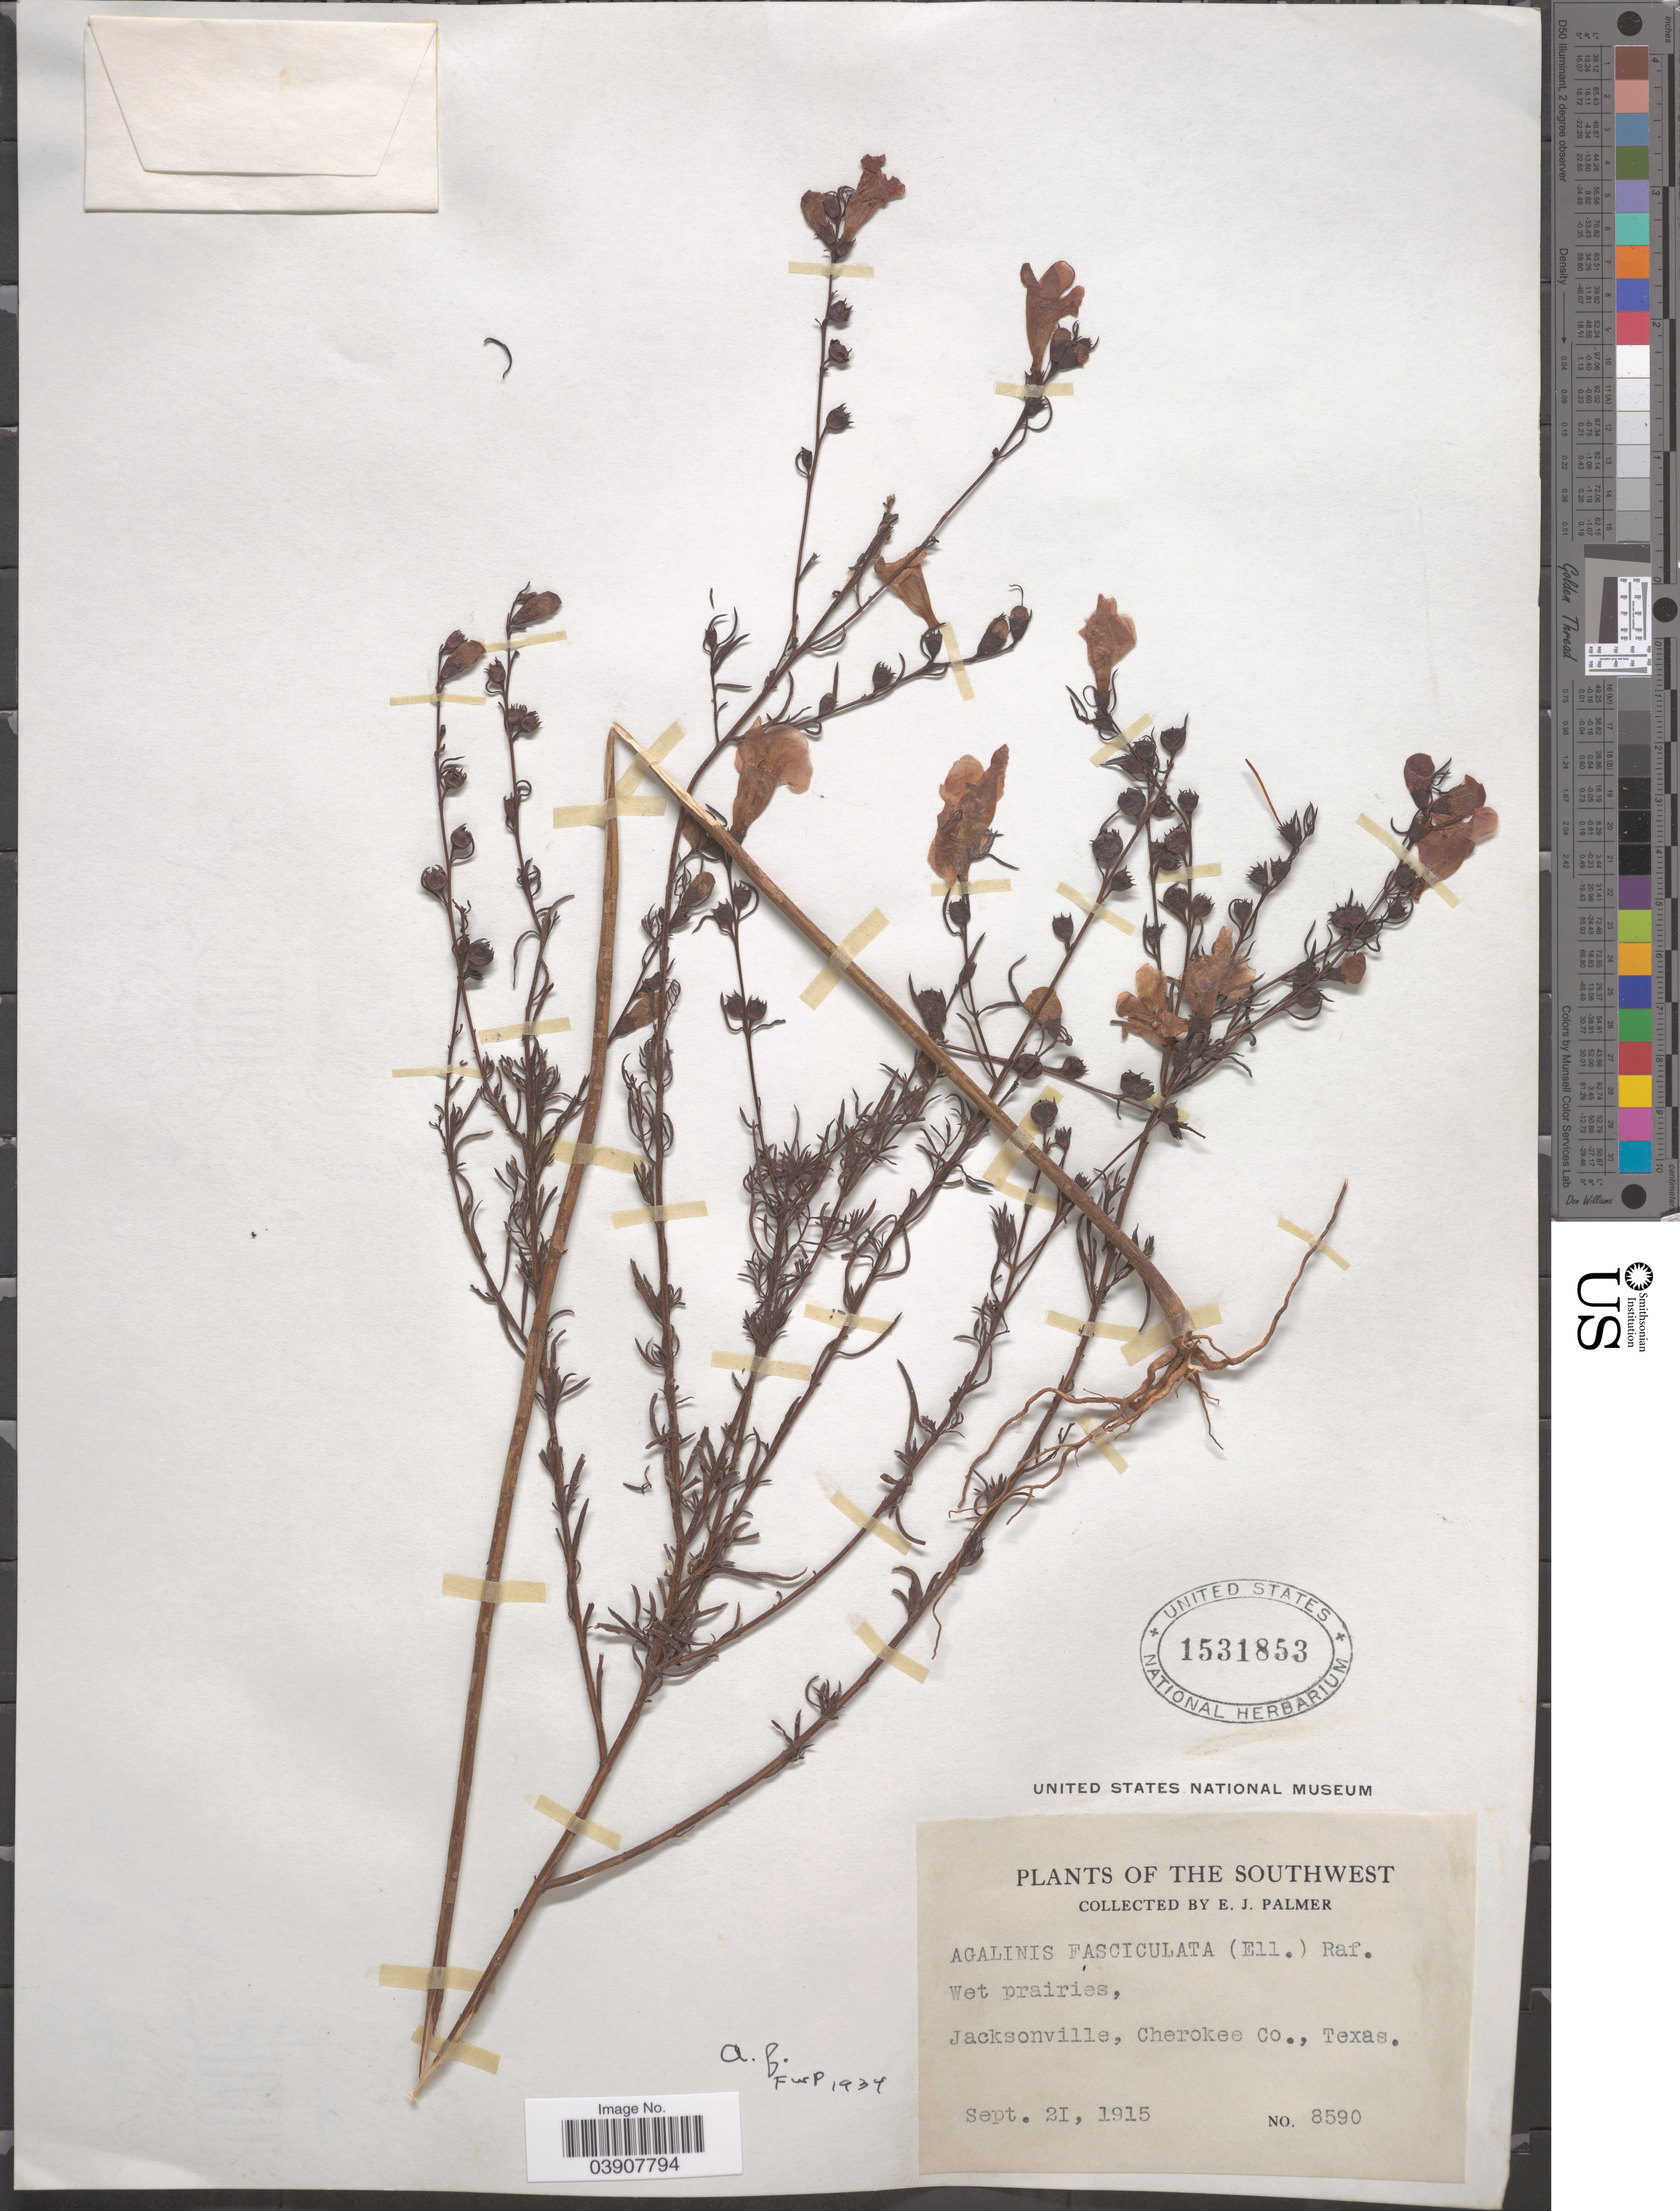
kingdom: Plantae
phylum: Tracheophyta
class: Magnoliopsida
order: Lamiales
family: Orobanchaceae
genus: Agalinis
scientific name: Agalinis fasciculata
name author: (Elliott) Raf.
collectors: E. J. Palmer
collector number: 8590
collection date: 1915-09-21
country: United States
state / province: Texas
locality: The Southwest. Jacksonville, Cherokee Co.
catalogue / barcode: US 1531853